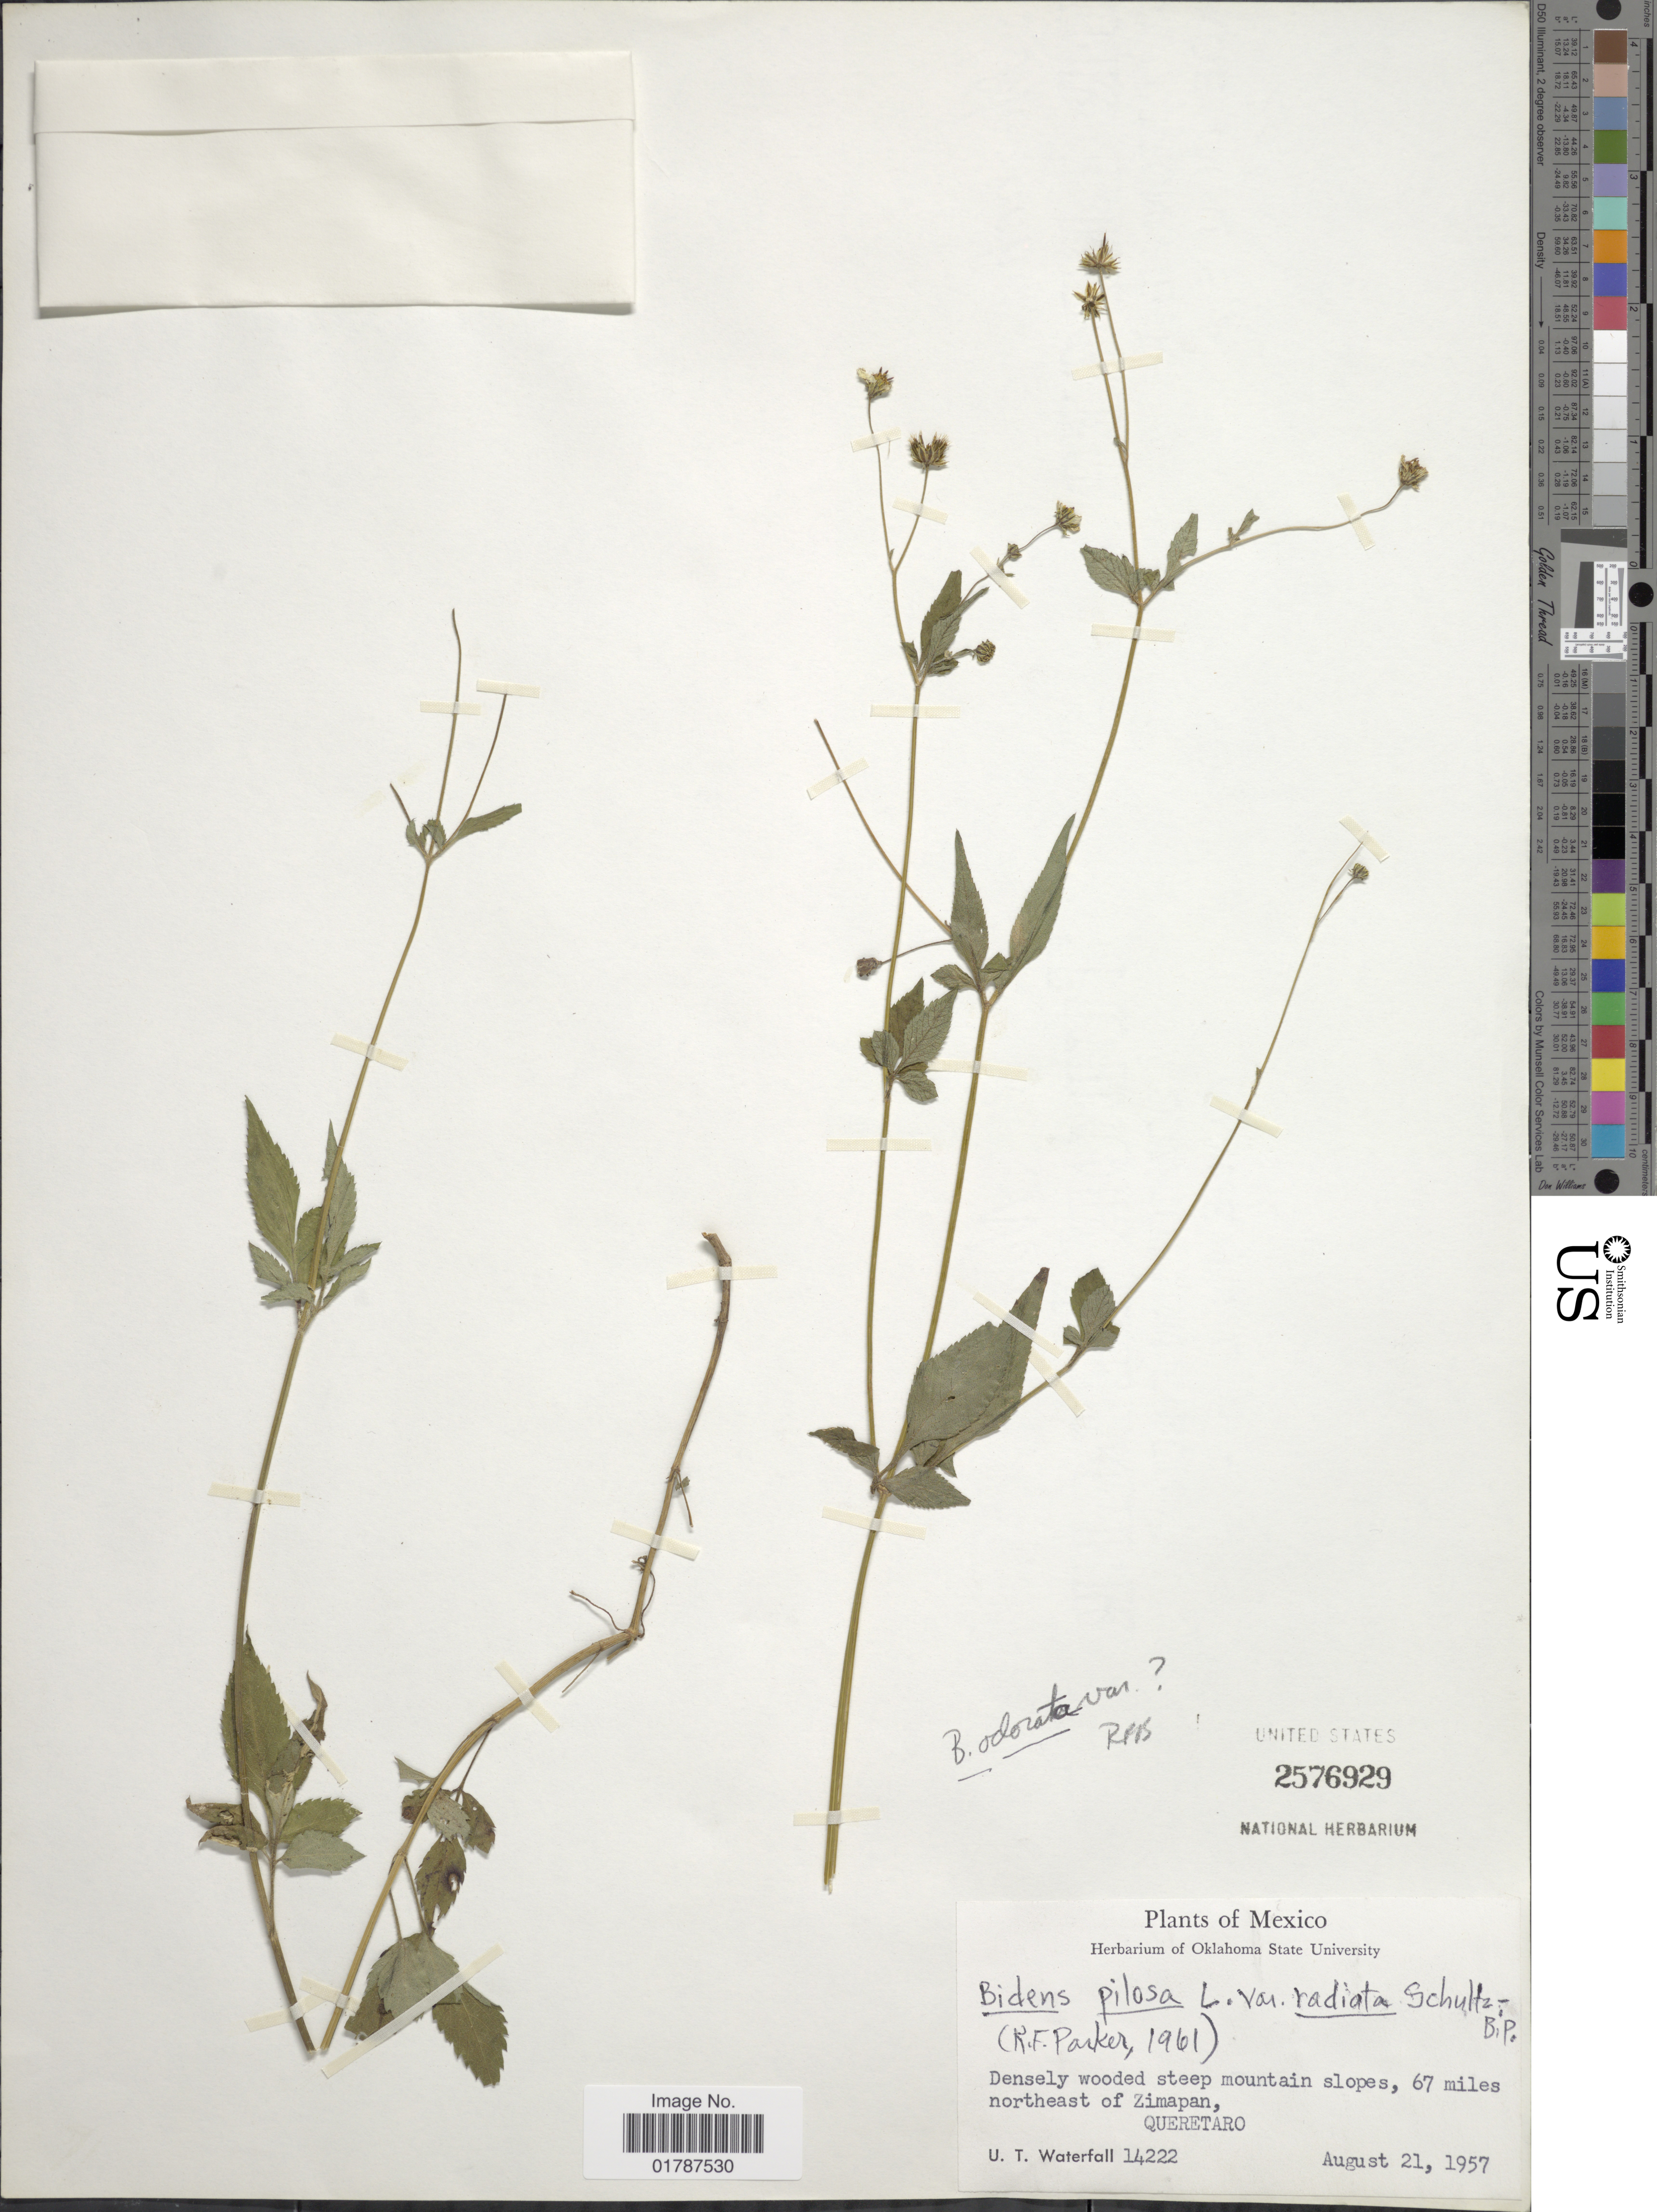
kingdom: Plantae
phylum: Tracheophyta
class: Magnoliopsida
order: Asterales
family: Asteraceae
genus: Bidens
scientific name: Bidens odorata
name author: Cav.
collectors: U. T. Waterfall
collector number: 14222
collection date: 1957-08-21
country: Mexico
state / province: Querétaro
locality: Densely wooded steep mountain slopes, 67 miles northeast of Zimapan, Queretaro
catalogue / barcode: US 2576929